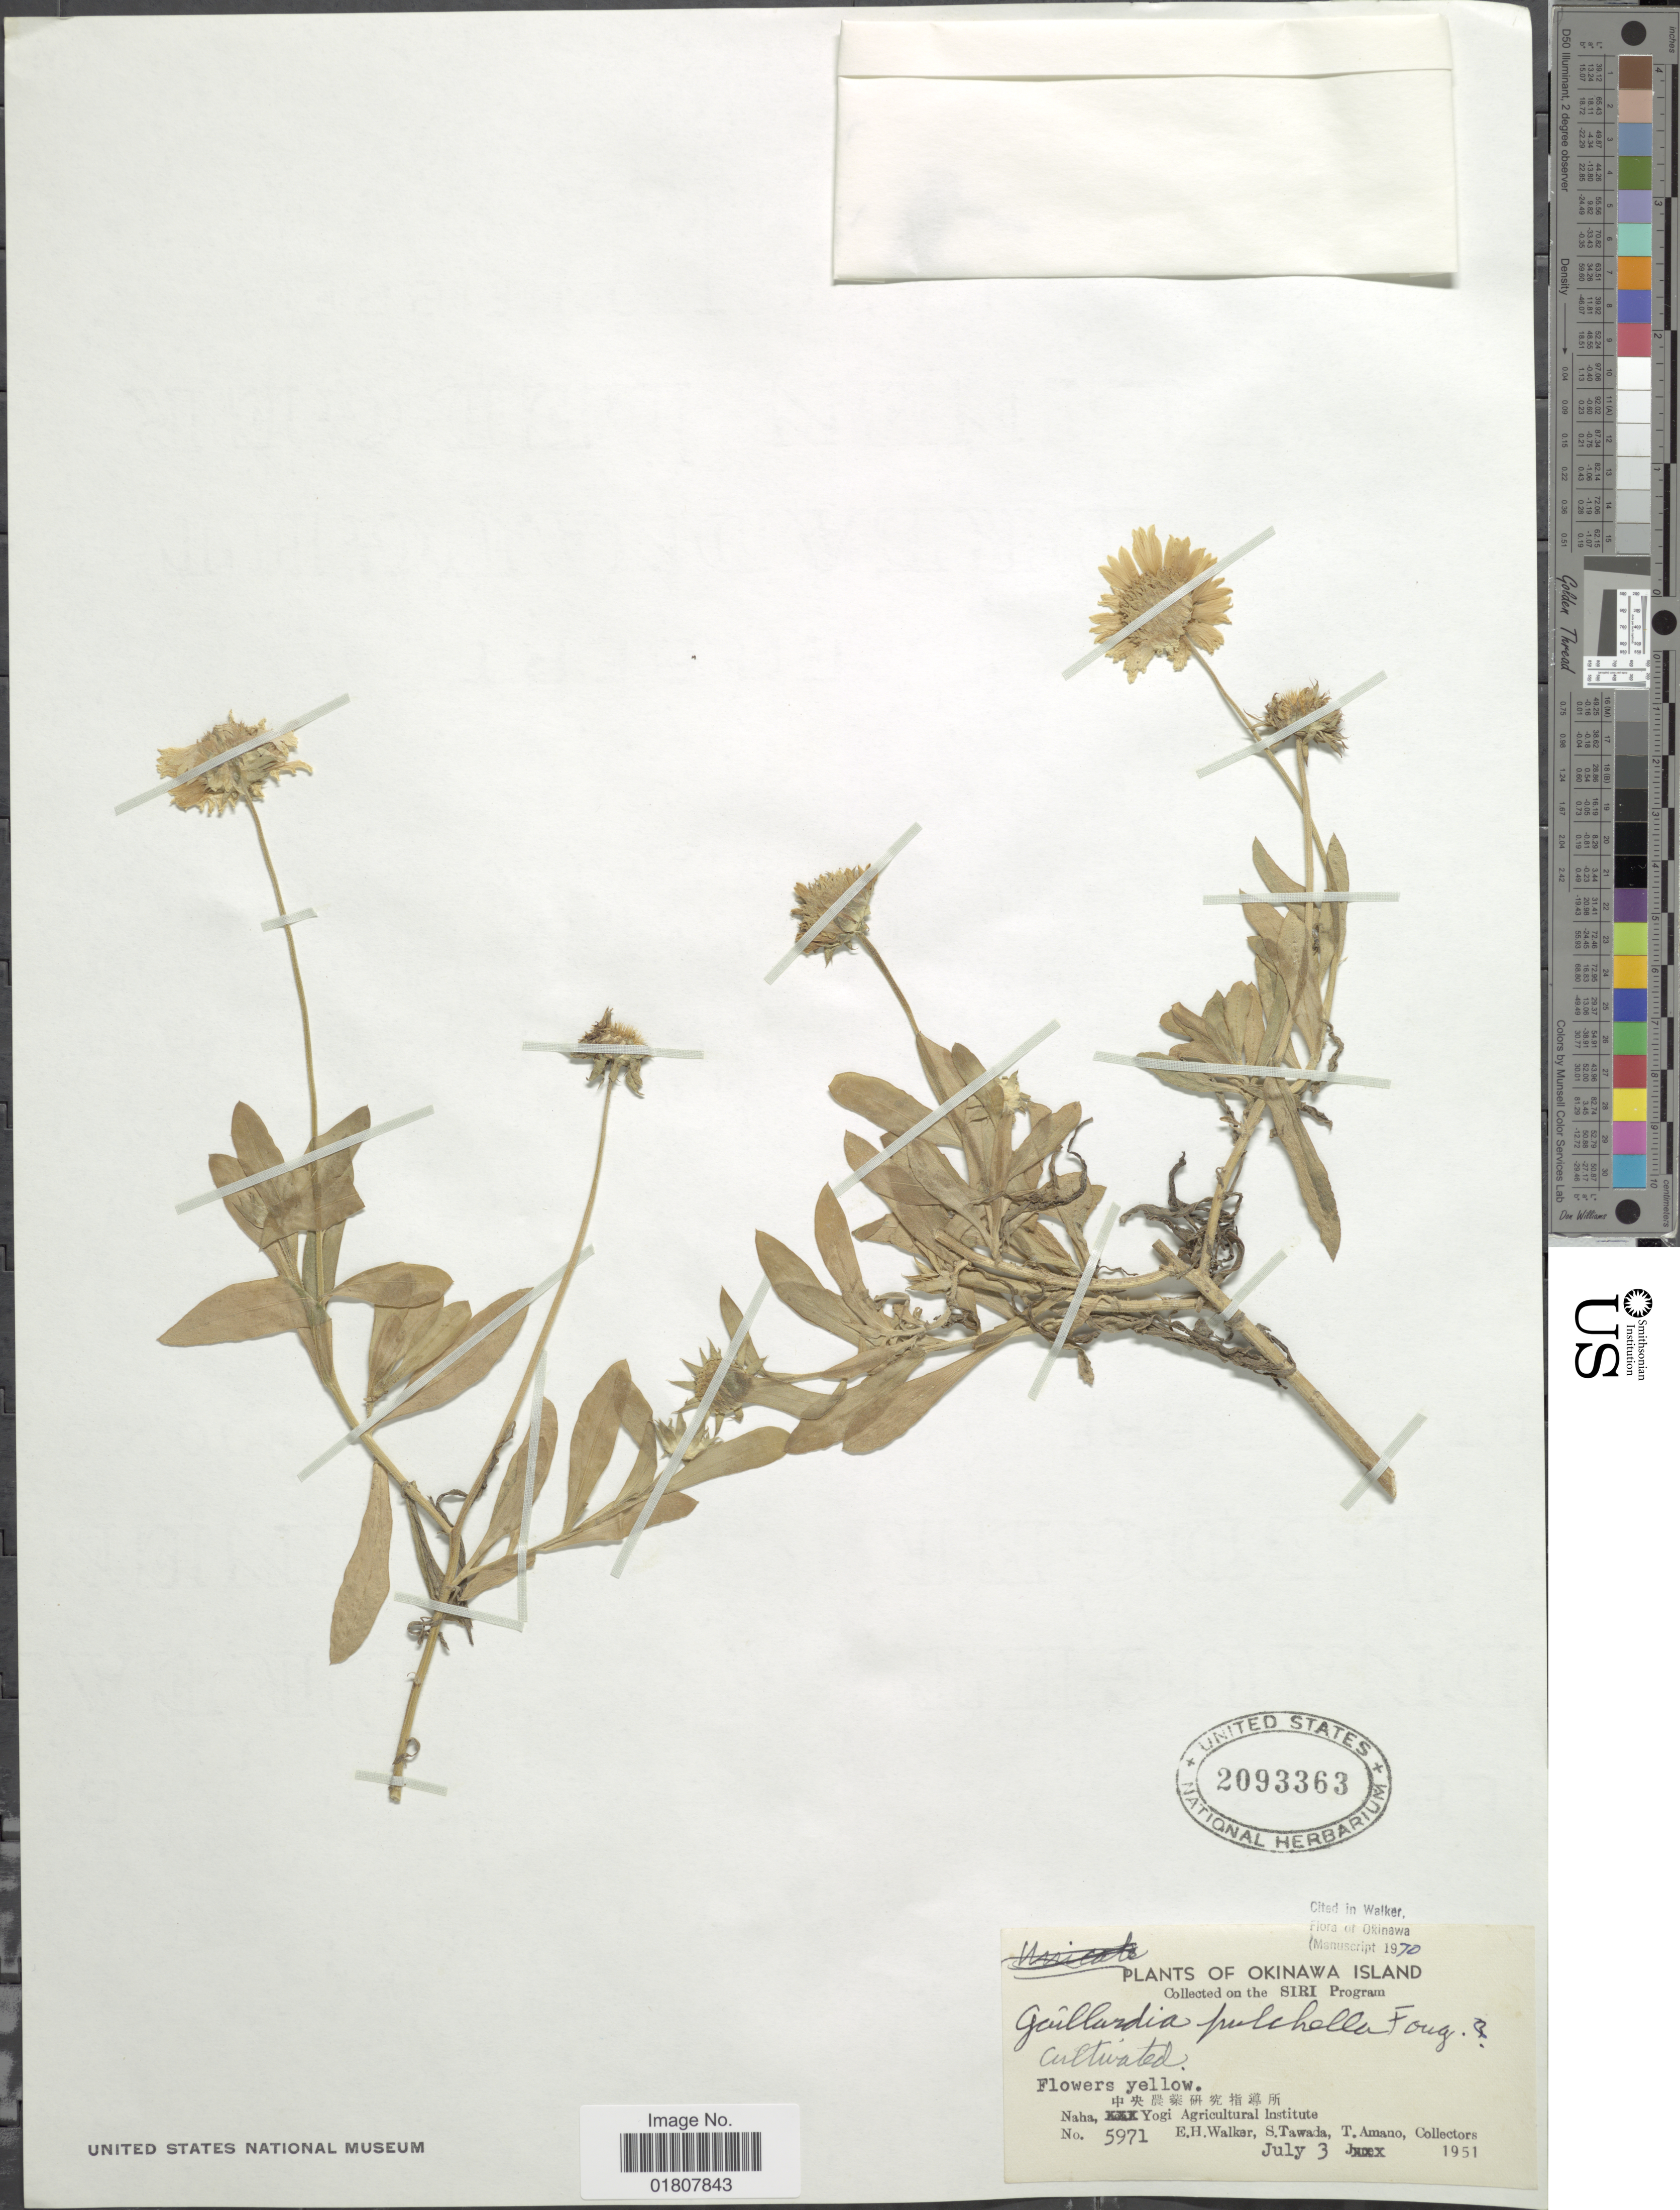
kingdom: Plantae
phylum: Tracheophyta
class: Magnoliopsida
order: Asterales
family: Asteraceae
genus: Gaillardia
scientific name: Gaillardia pulchella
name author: Foug.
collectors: E. H. Walker, S. Tawada & T. Amano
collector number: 5971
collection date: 1951-07-03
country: Japan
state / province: Okinawa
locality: Okinawa Island, Naha, Yogi Agricultural Institute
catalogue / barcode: US 2093363